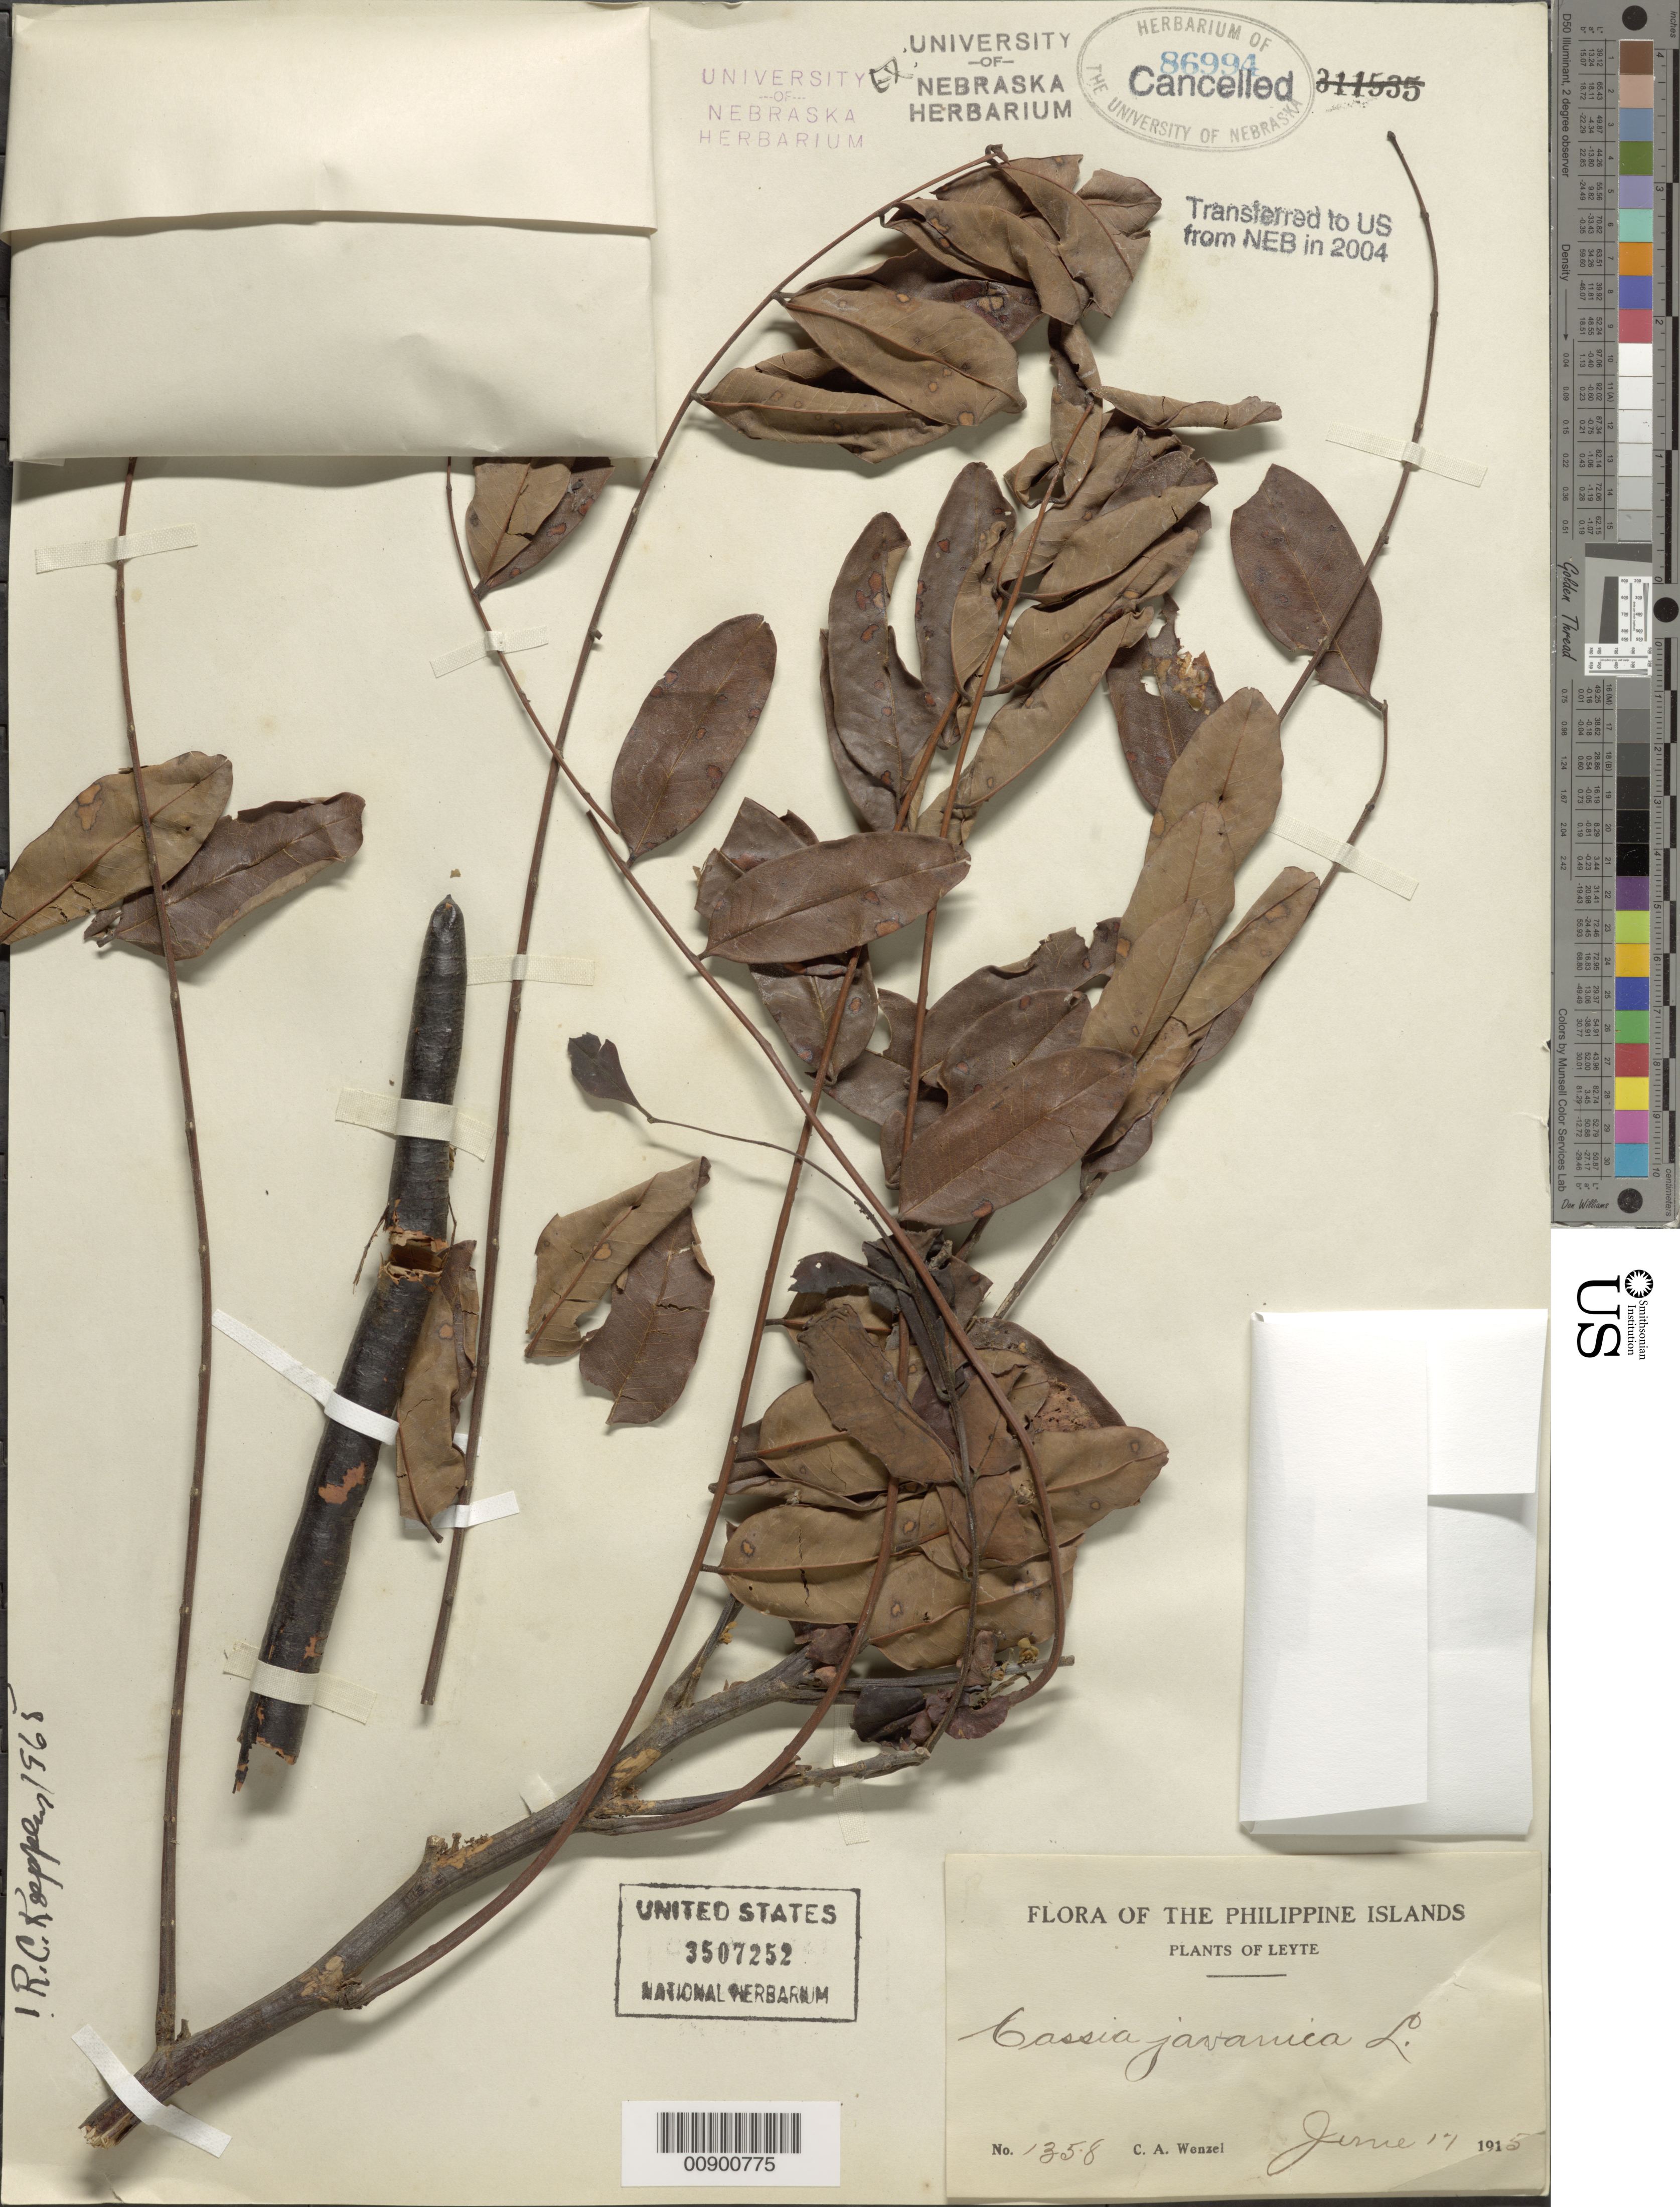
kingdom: Plantae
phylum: Tracheophyta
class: Magnoliopsida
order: Fabales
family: Fabaceae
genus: Cassia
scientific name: Cassia javanica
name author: L.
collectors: C. Wenzel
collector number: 1358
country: Philippines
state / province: Eastern Visayas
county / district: Leyte / Southern Leyte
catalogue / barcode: US 3507252